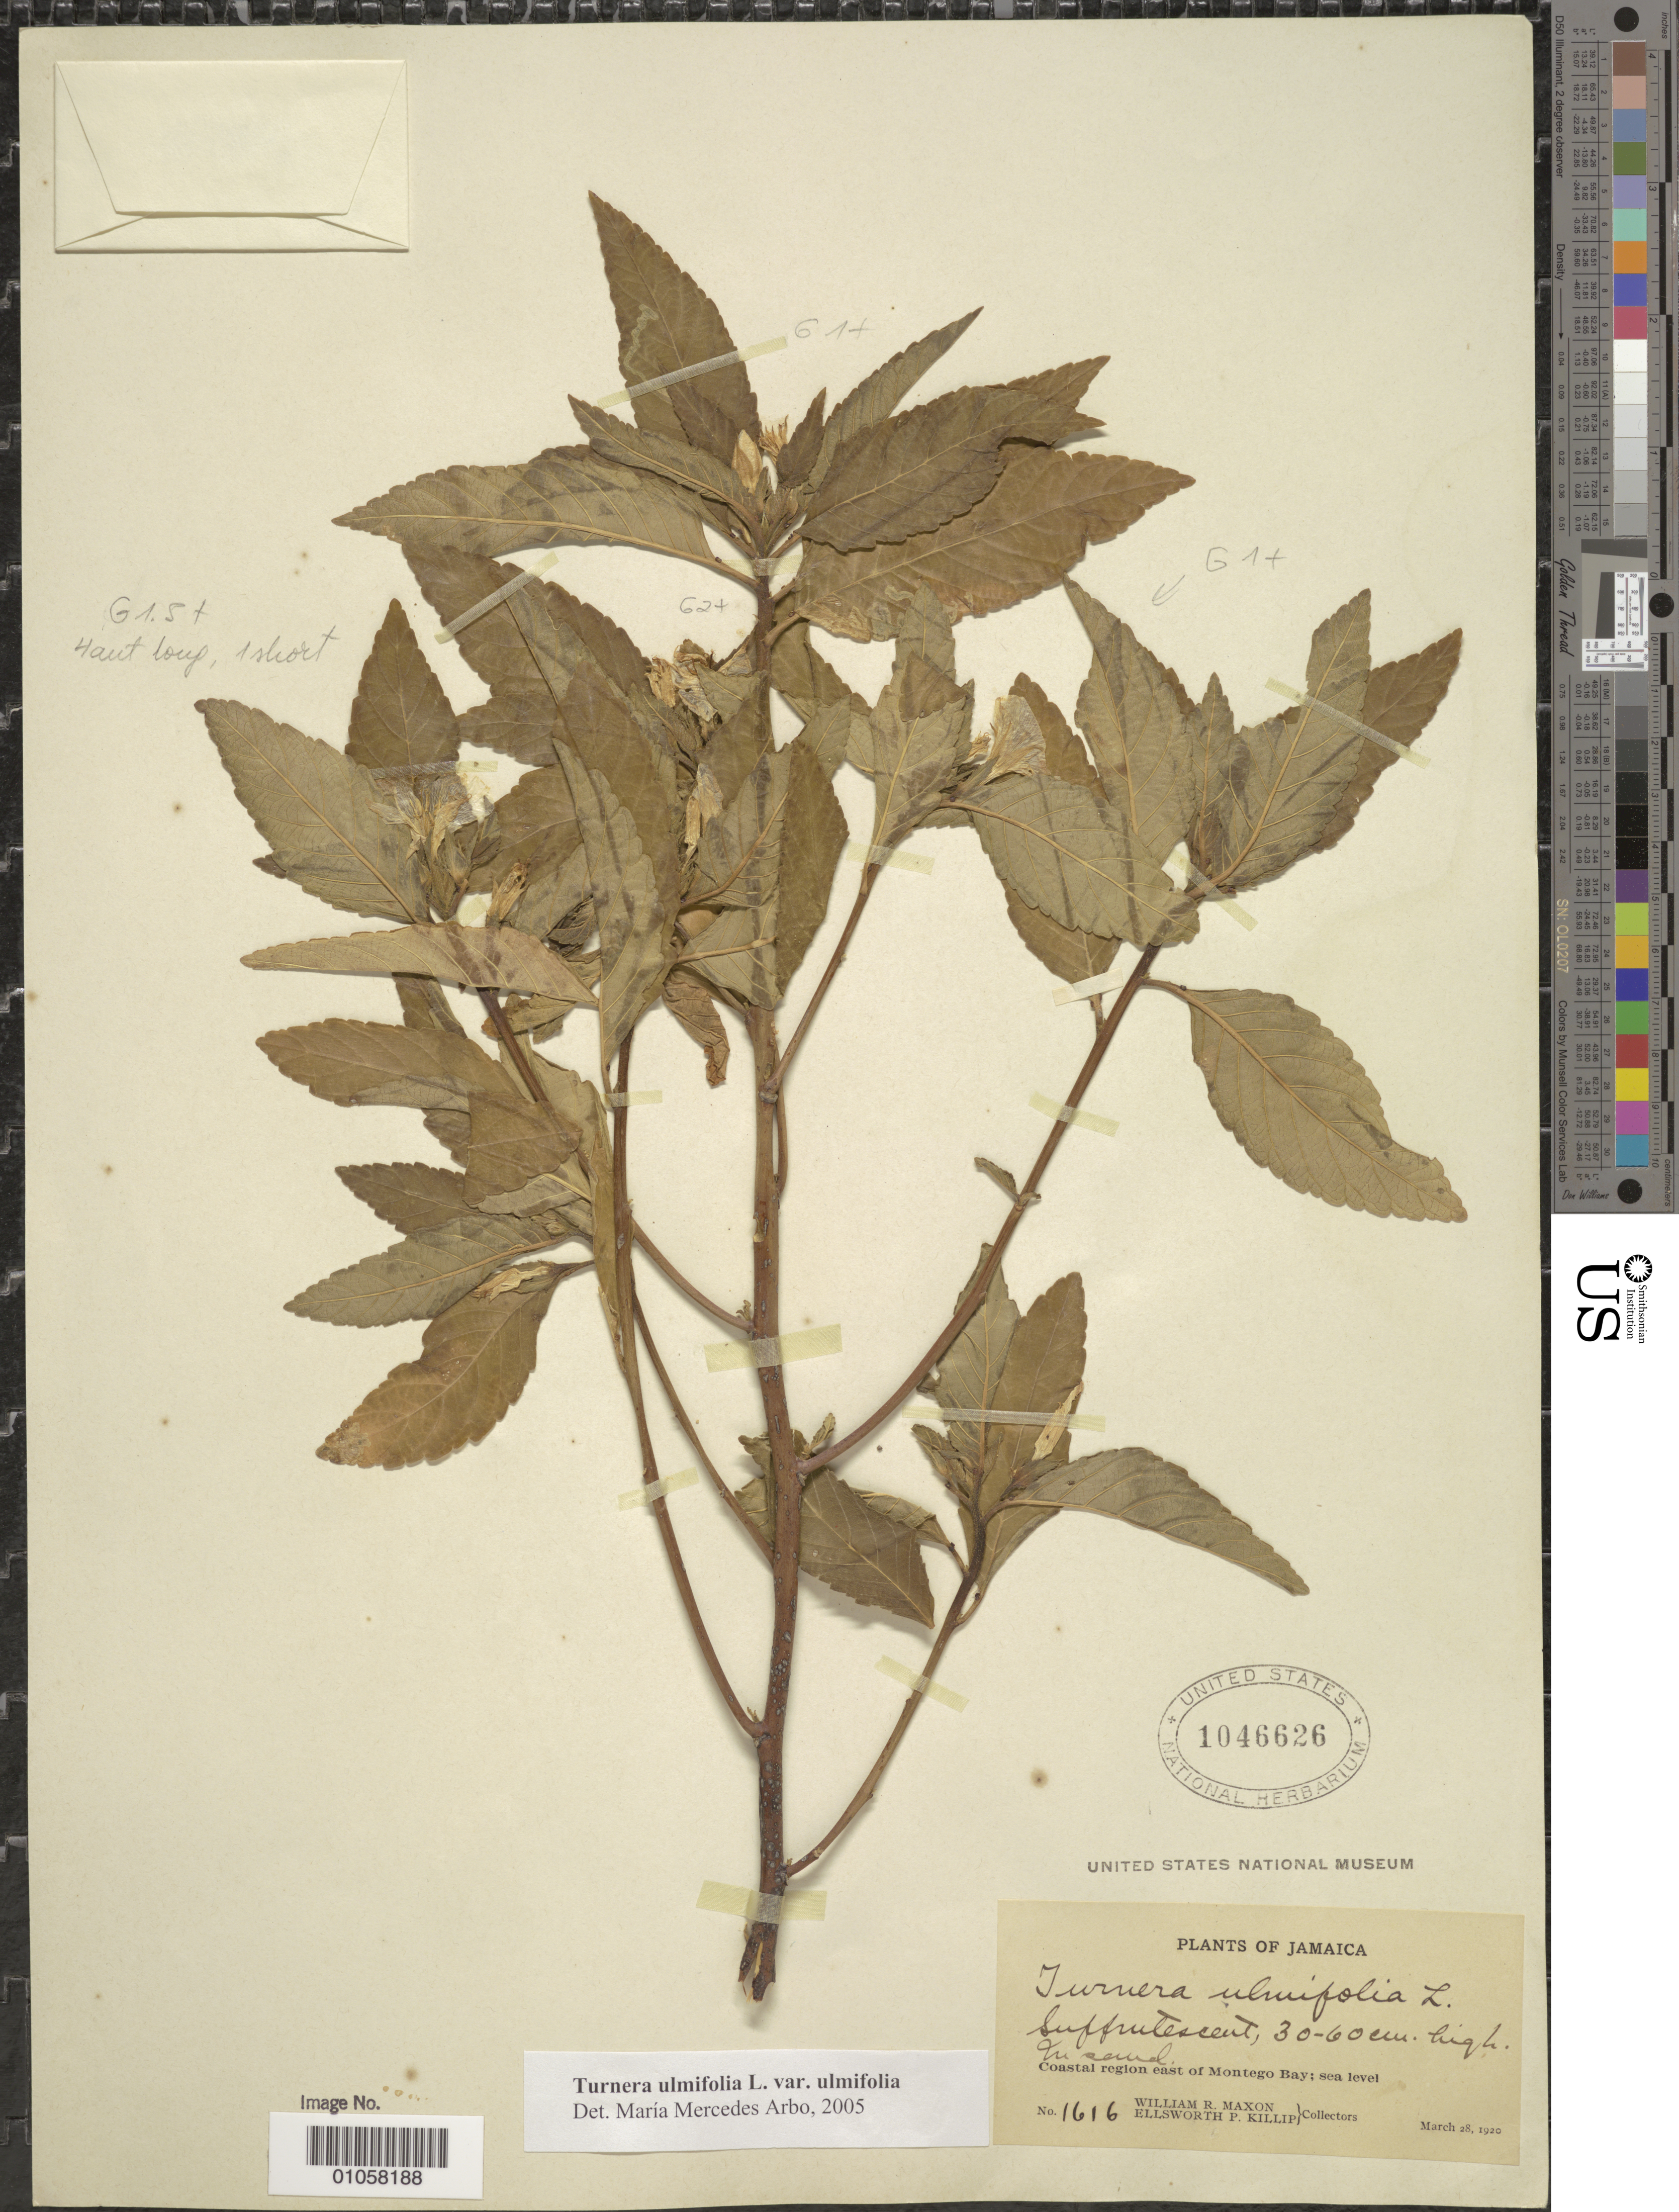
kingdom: Plantae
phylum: Tracheophyta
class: Magnoliopsida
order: Malpighiales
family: Turneraceae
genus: Turnera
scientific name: Turnera ulmifolia var. ulmifolia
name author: L.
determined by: Arbo, M. M.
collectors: W. R. Maxon & E. P. Killip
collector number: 1616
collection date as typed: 28 Mar 1920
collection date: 1920-03-28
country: Jamaica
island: Jamaica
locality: Montego Bay, coastal region east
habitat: In sand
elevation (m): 0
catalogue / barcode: US 1046626